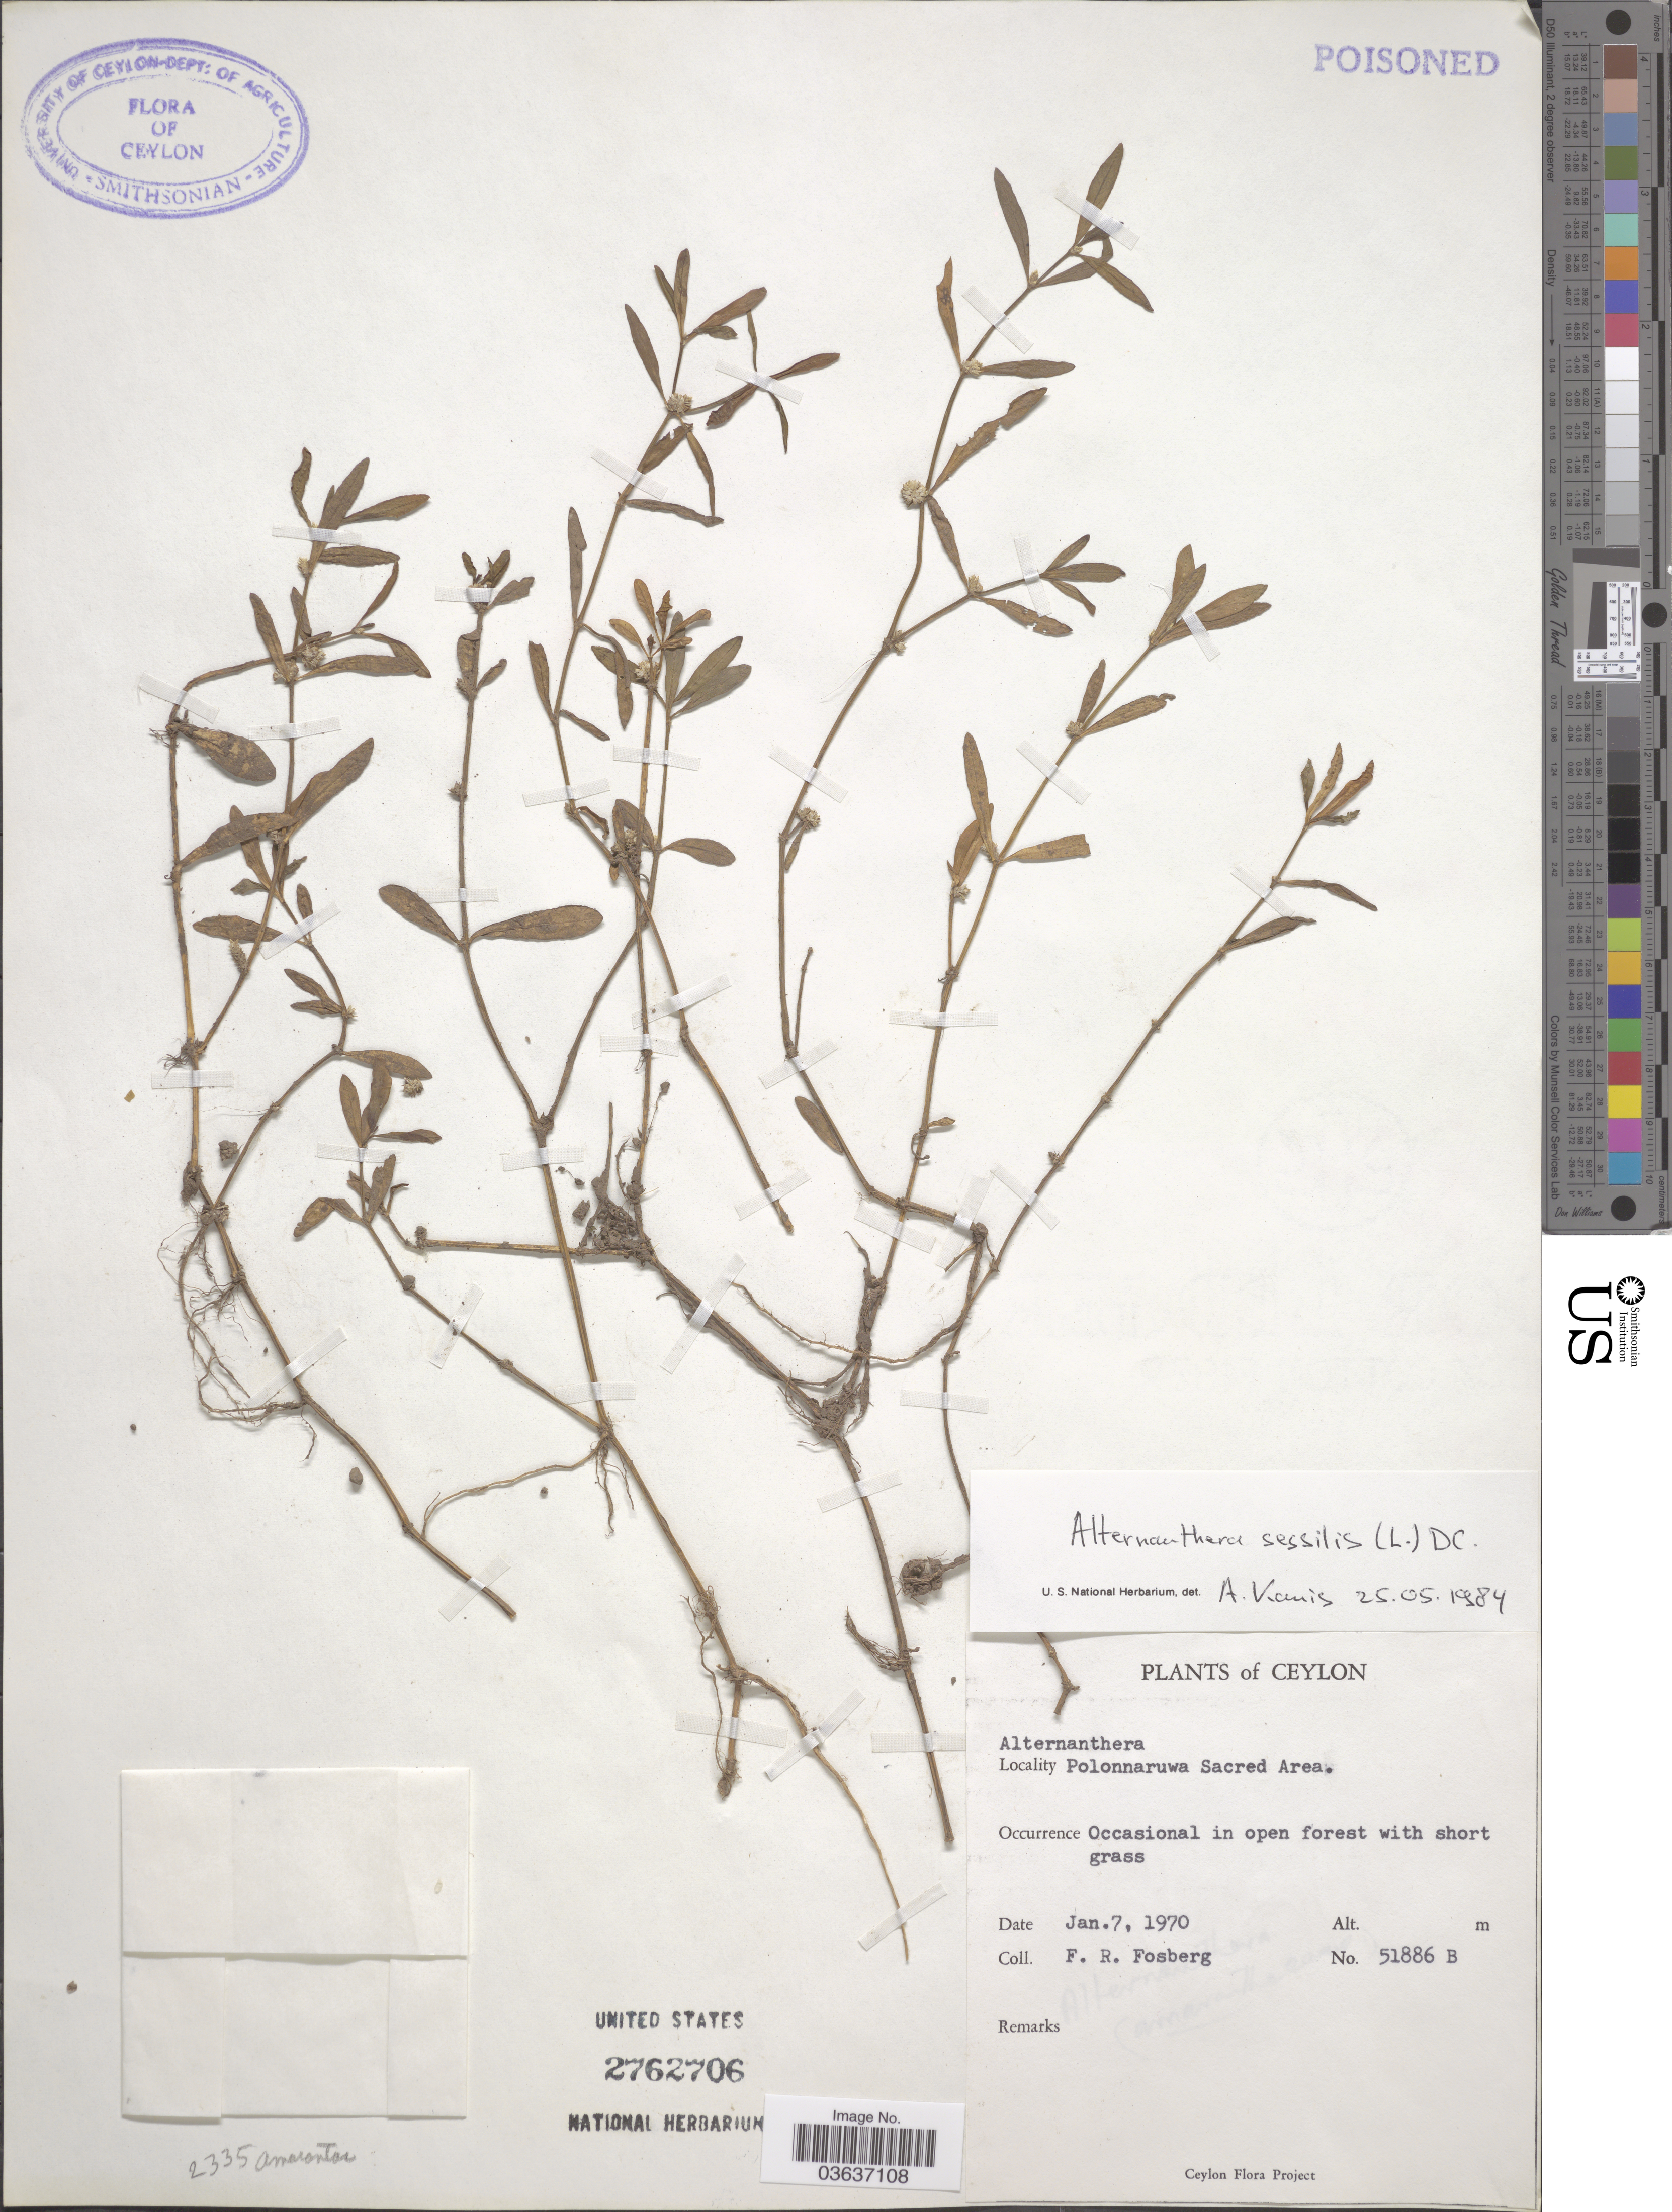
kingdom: Plantae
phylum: Tracheophyta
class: Magnoliopsida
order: Caryophyllales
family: Amaranthaceae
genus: Alternanthera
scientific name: Alternanthera sessilis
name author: (L.) DC.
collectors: F. R. Fosberg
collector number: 51886B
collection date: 1970-01-07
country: Sri Lanka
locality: Ceylon. Polonnaruwa Sacred Area.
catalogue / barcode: US 2762706